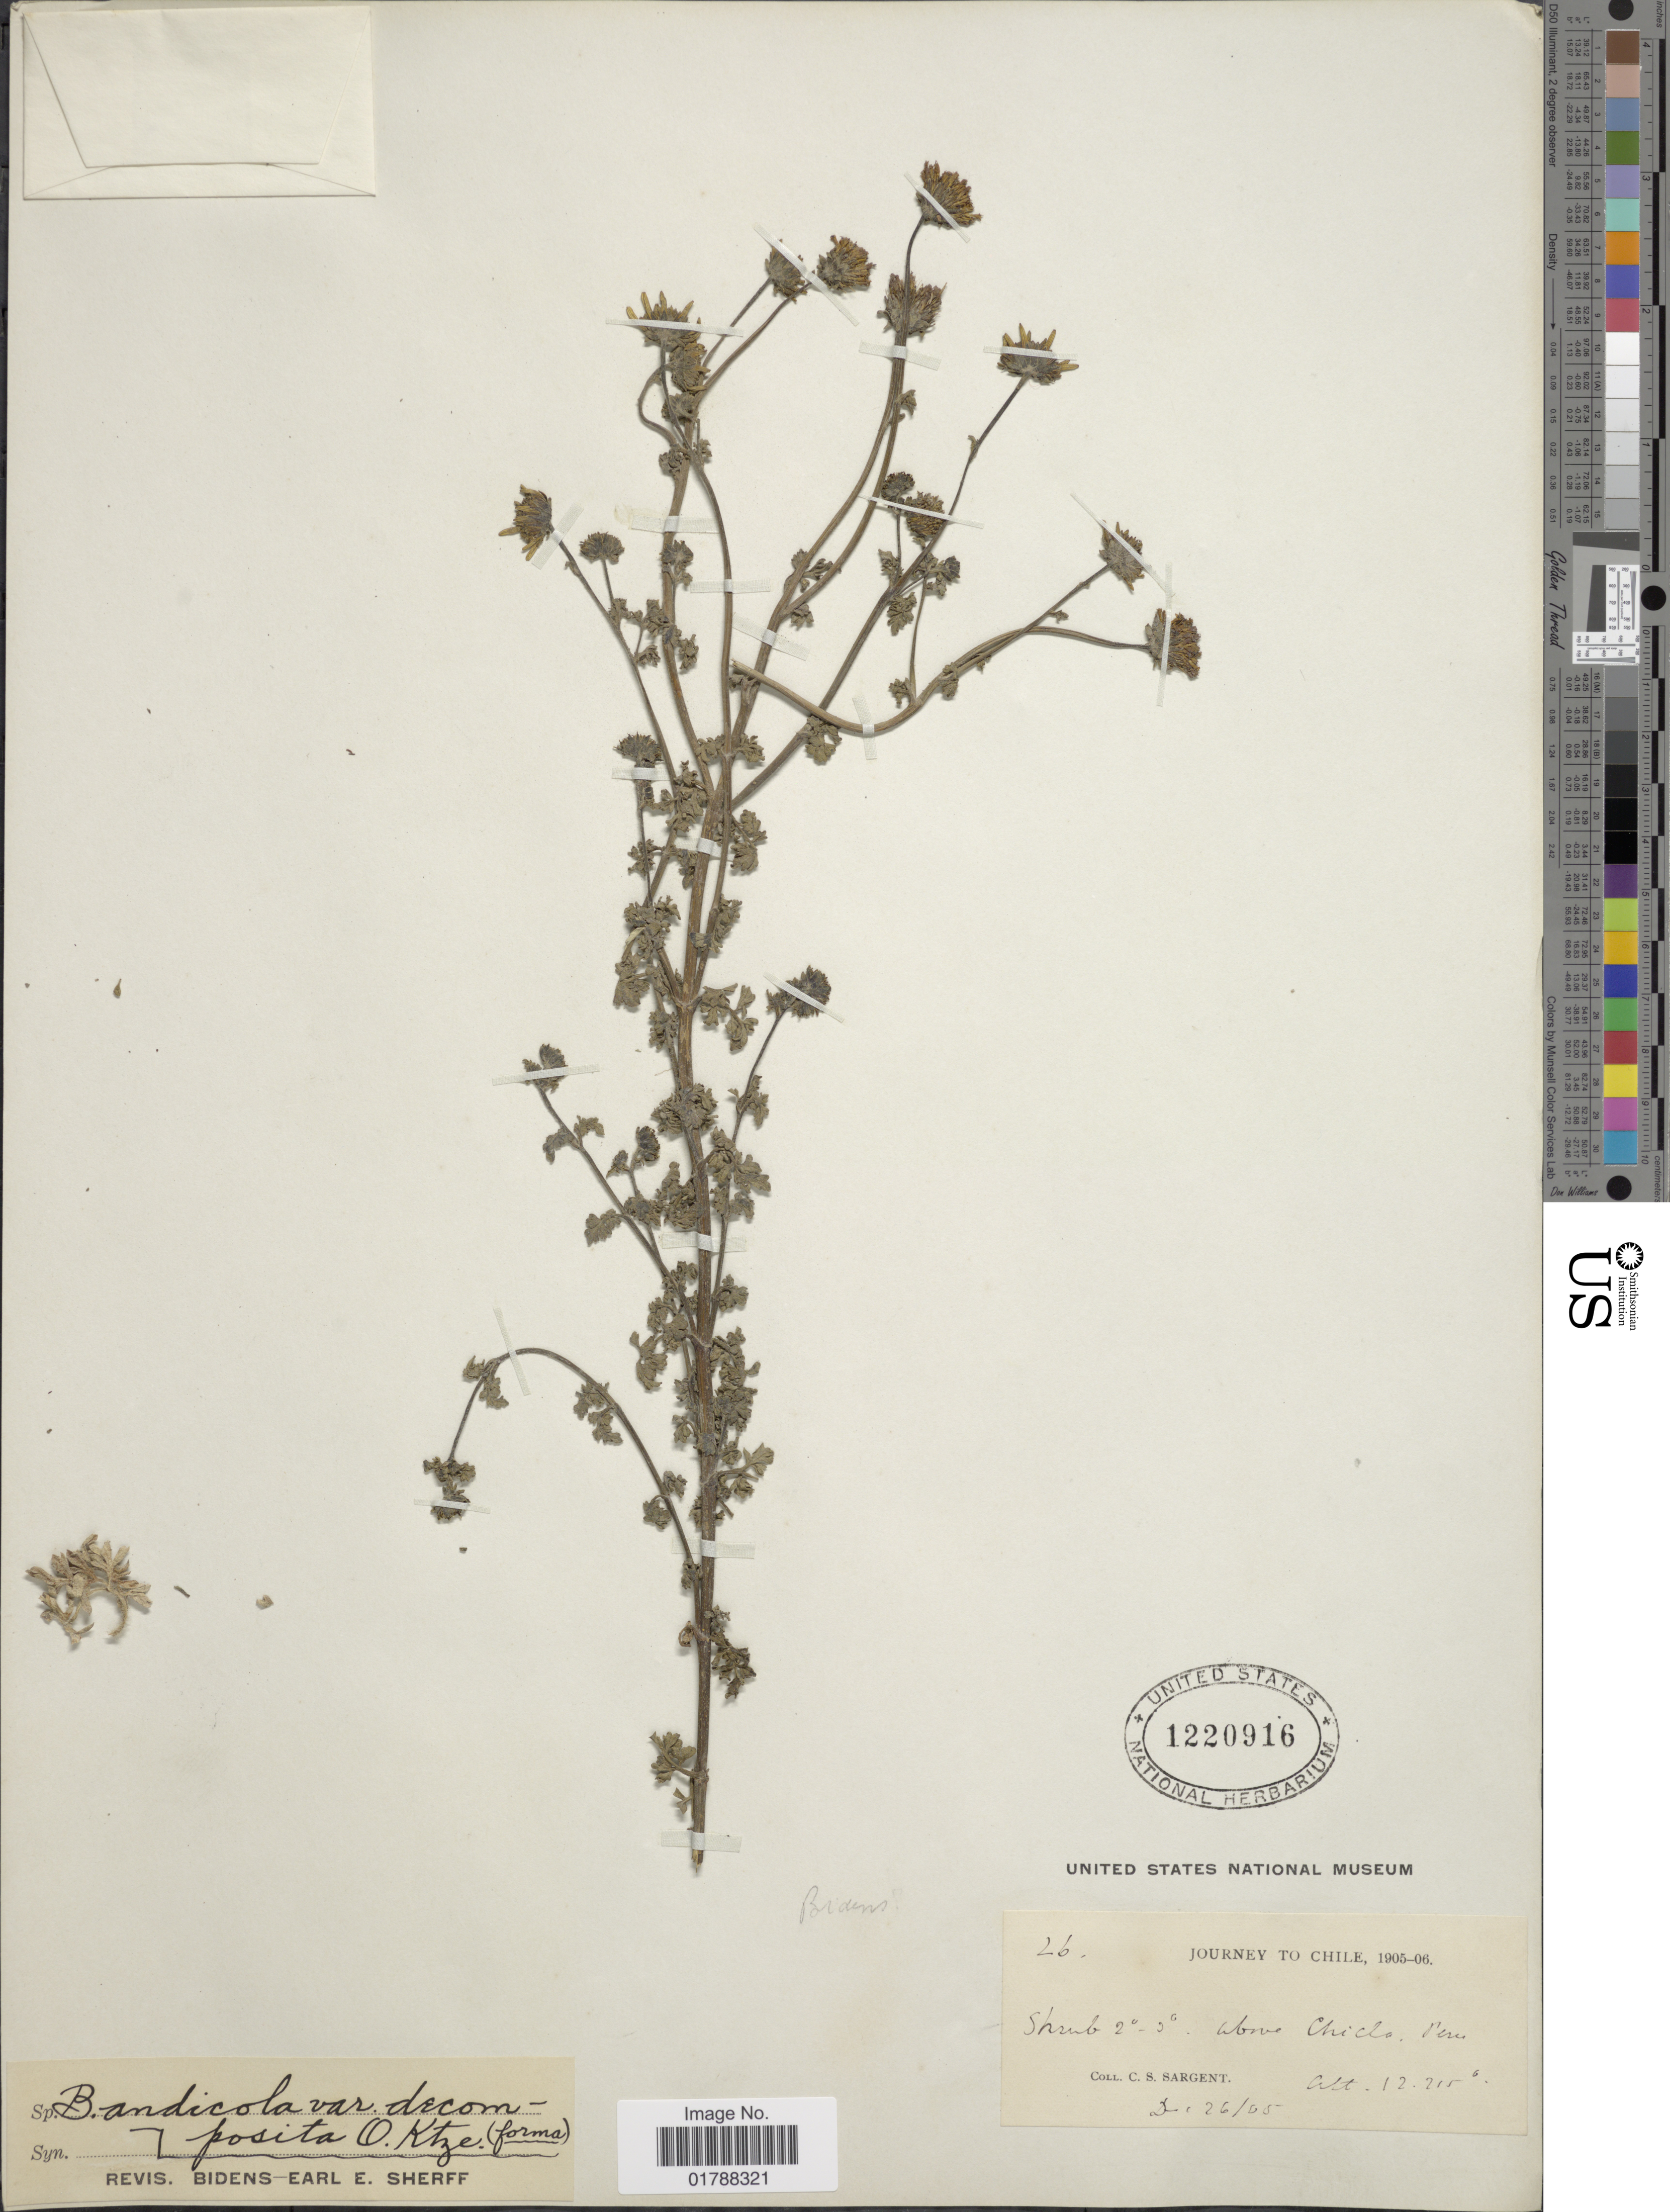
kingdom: Plantae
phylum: Tracheophyta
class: Magnoliopsida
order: Asterales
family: Asteraceae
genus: Bidens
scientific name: Bidens andicola var. decomposita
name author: Kuntze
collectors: C. S. Sargent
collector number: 26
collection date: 1905-12-26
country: Peru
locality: Above Chicla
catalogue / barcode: US 1220916